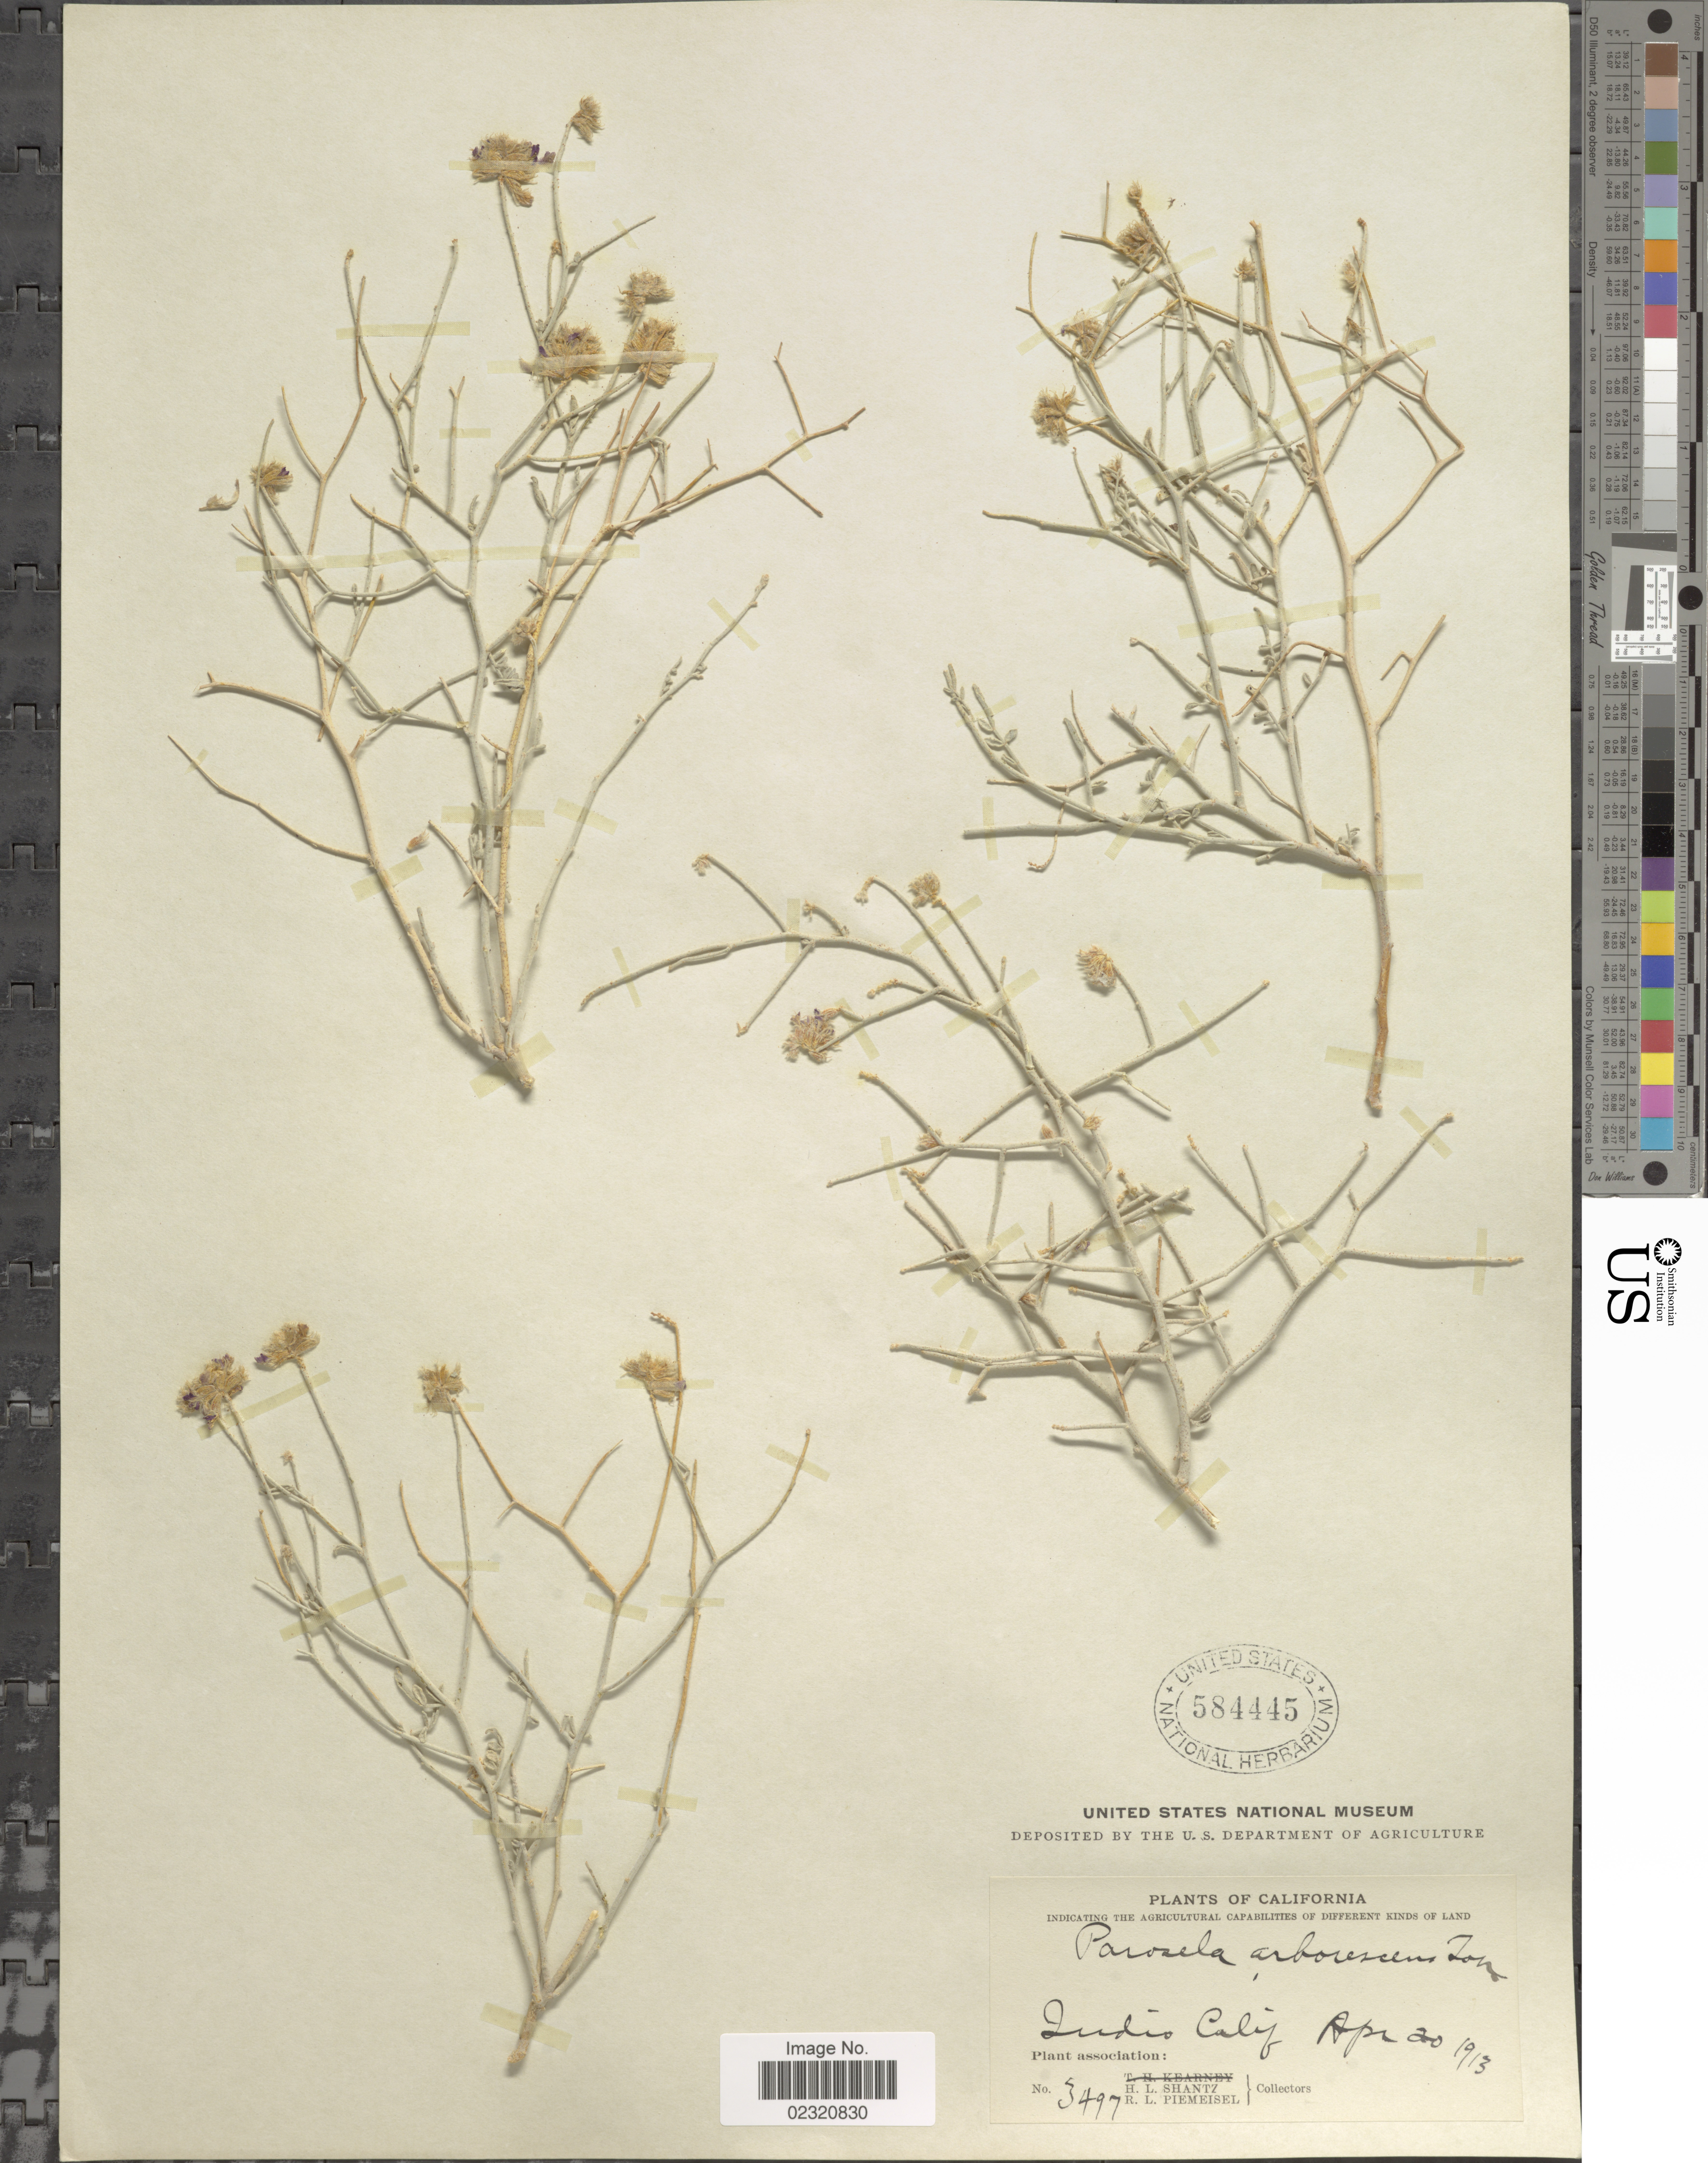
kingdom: Plantae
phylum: Tracheophyta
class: Magnoliopsida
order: Fabales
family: Fabaceae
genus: Psorothamnus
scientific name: Psorothamnus emoryi var. emoryi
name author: (A. Gray) Rydb.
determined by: Strong, M. T., (US), Smithsonian Institution - National Museum of Natural History (UNITED STATES)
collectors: H. Shantz & R. L. Piemeisel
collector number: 3497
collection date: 1913-04-20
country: United States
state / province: California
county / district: Riverside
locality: Indio Calif.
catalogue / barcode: US 584445